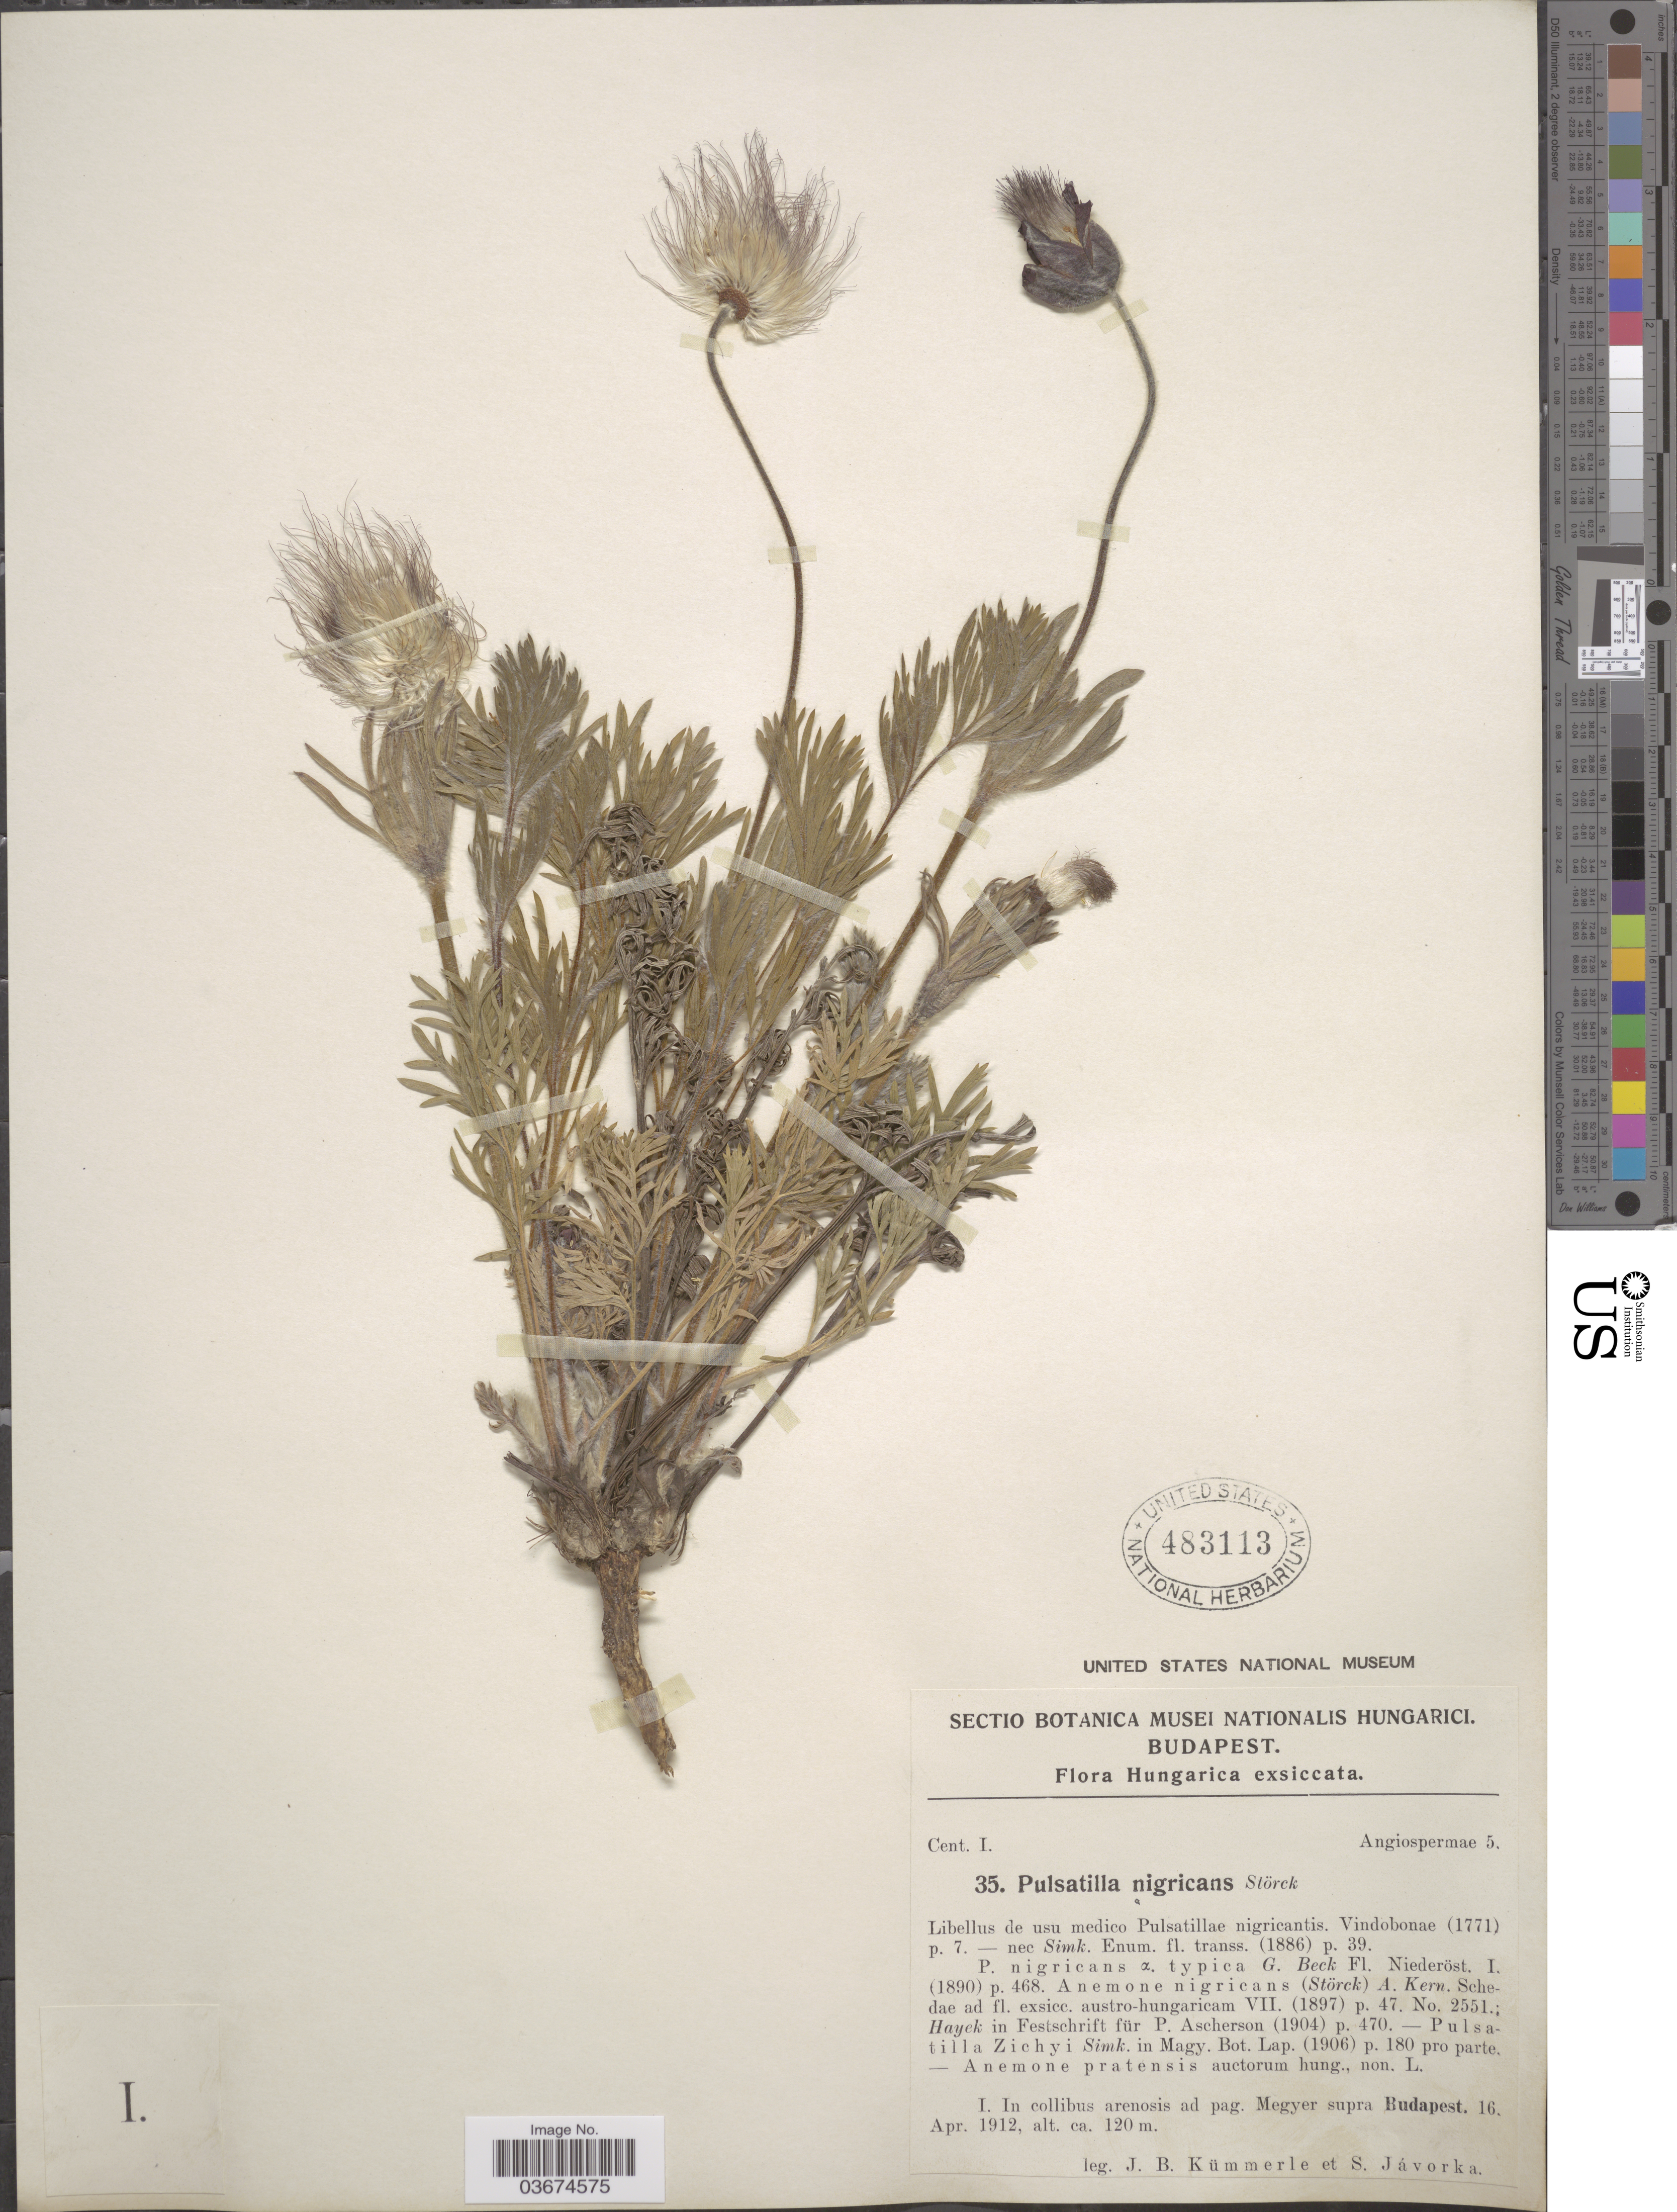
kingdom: Plantae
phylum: Tracheophyta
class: Magnoliopsida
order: Ranunculales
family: Ranunculaceae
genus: Pulsatilla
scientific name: Pulsatilla nigricans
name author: Storck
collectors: J. Kummerle & S. Javorka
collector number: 35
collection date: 1912-04-16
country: Hungary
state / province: Budapest, Capital District of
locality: In collibus arenosis ad pag. Megyer supra Budapest.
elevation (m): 120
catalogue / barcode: US 483113